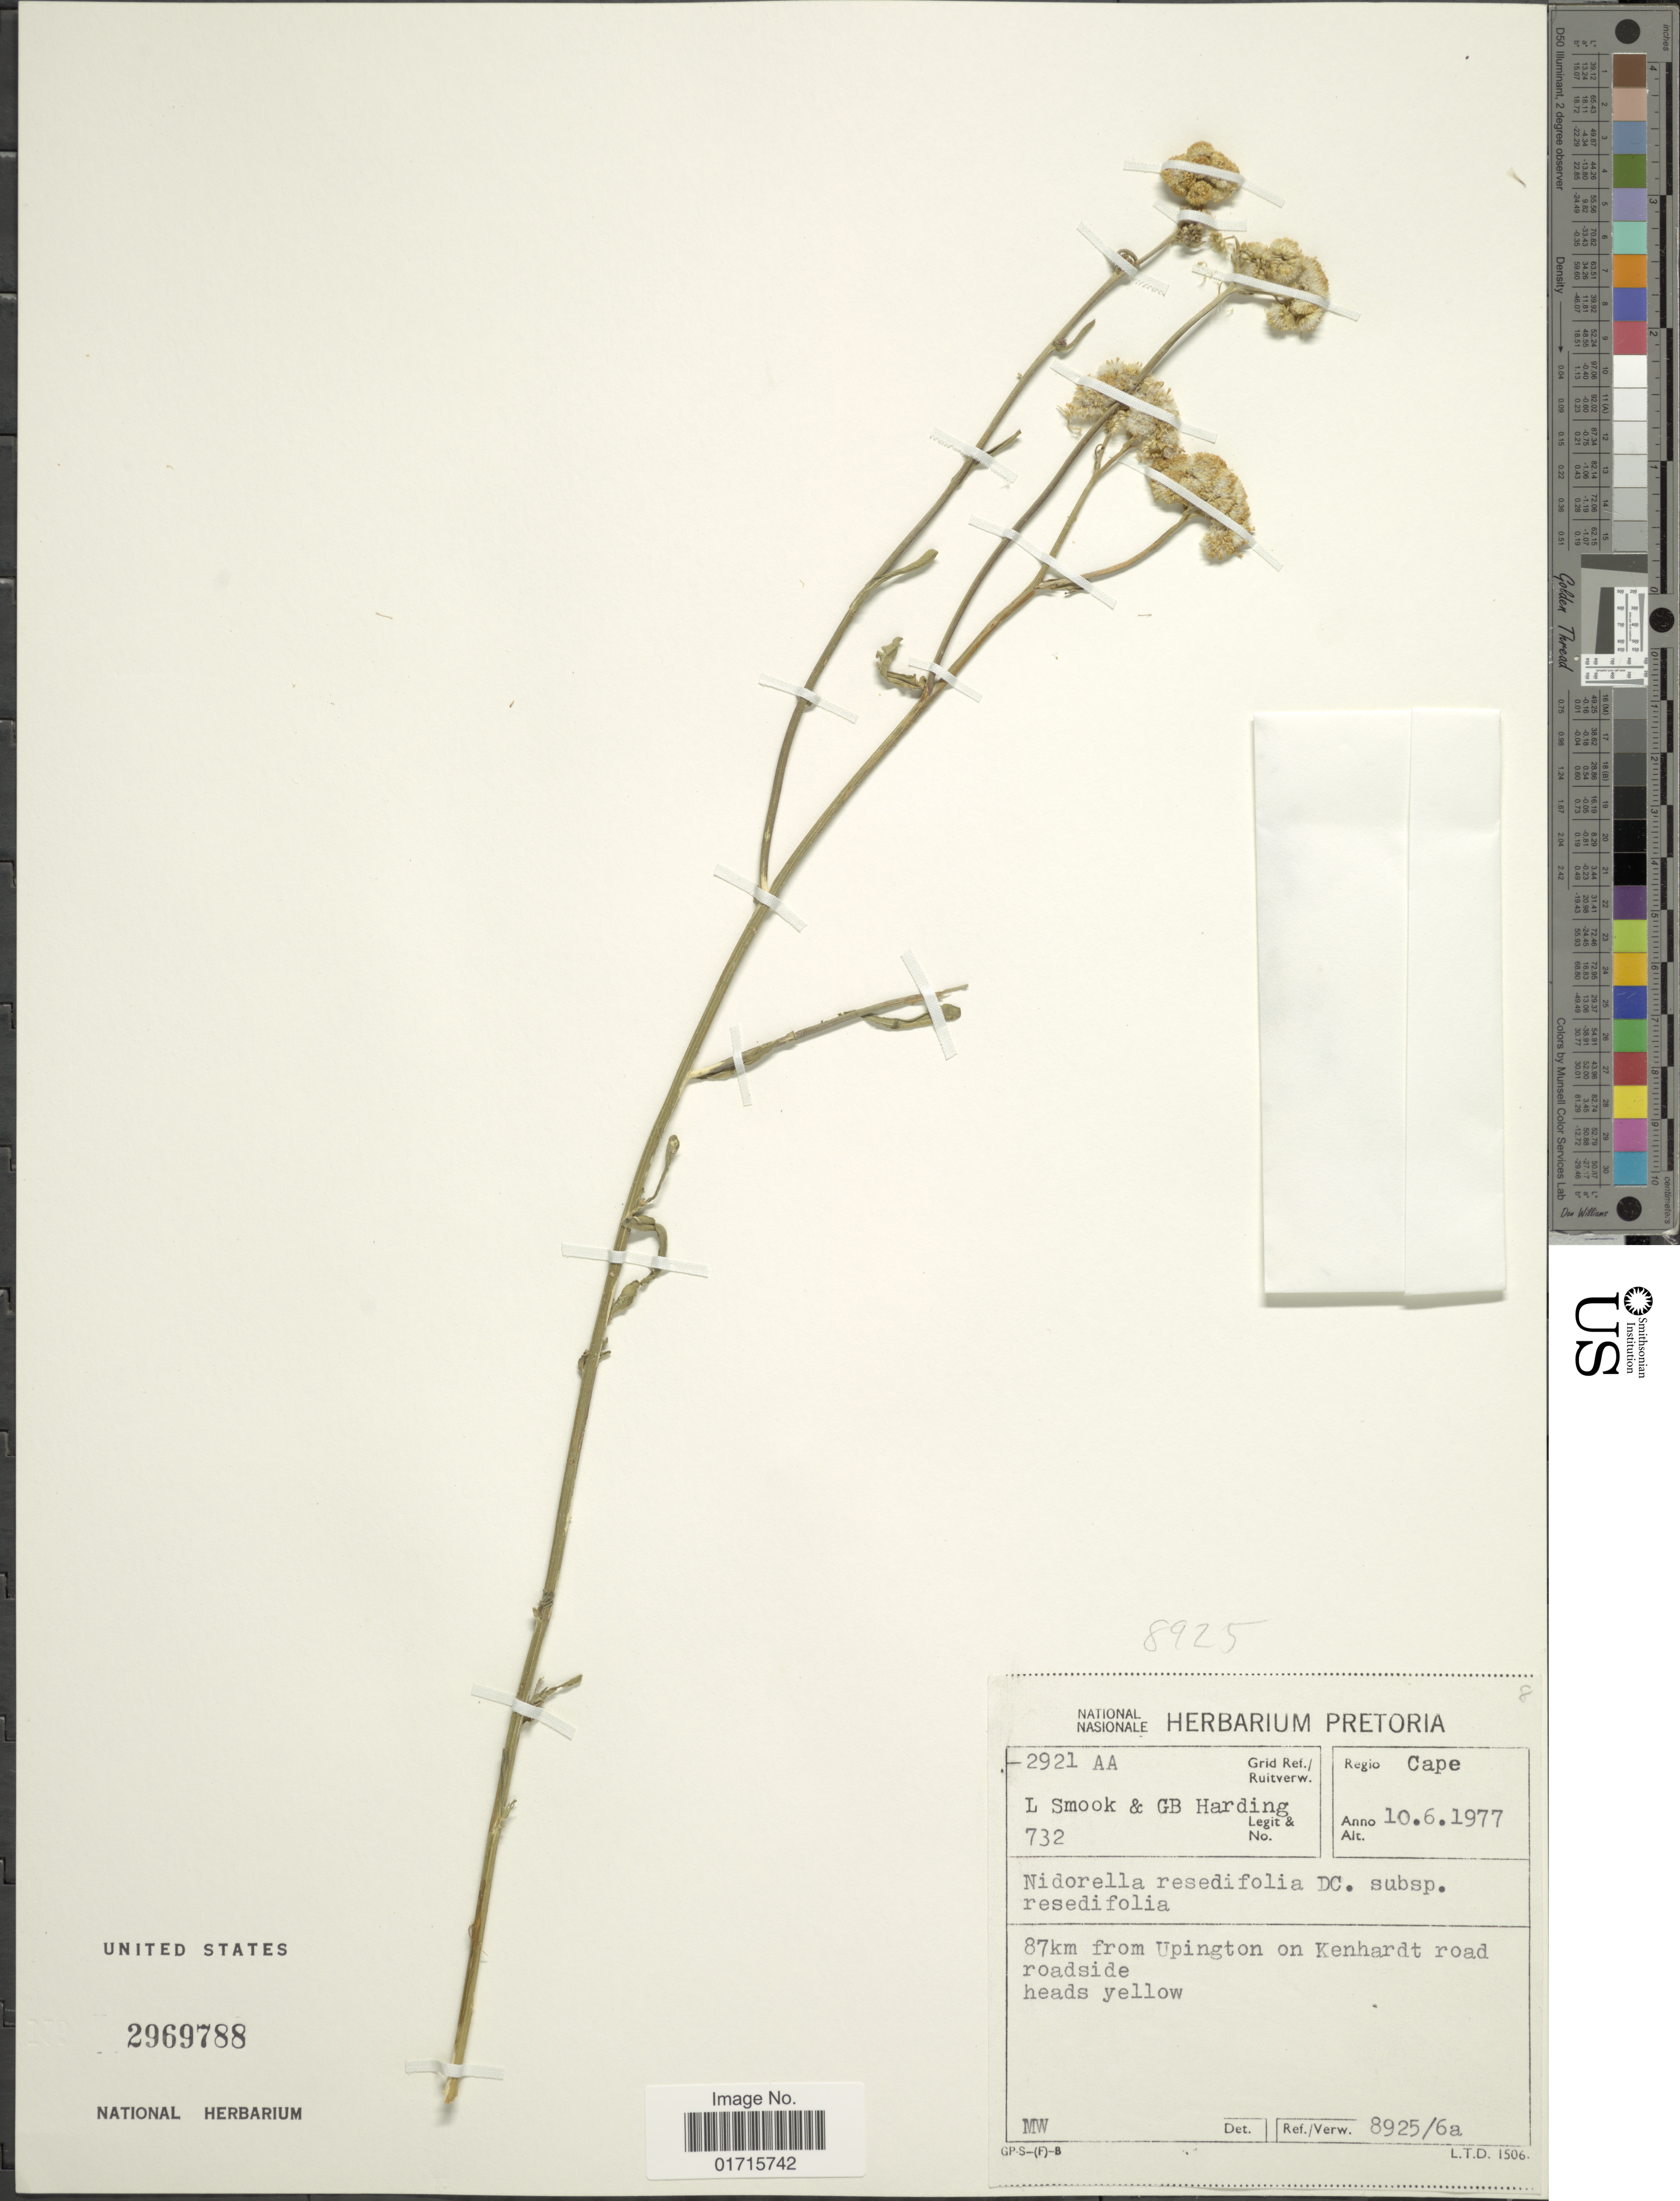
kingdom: Plantae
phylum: Tracheophyta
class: Magnoliopsida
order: Asterales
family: Asteraceae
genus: Nidorella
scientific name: Nidorella resedifolia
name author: DC.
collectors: L. Smook & G. Harding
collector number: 732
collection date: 1977-06-10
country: South Africa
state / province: Northern Cape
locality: Regio Cape. 87km from upington on Kenhardt road roadside.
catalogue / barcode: US 2969788